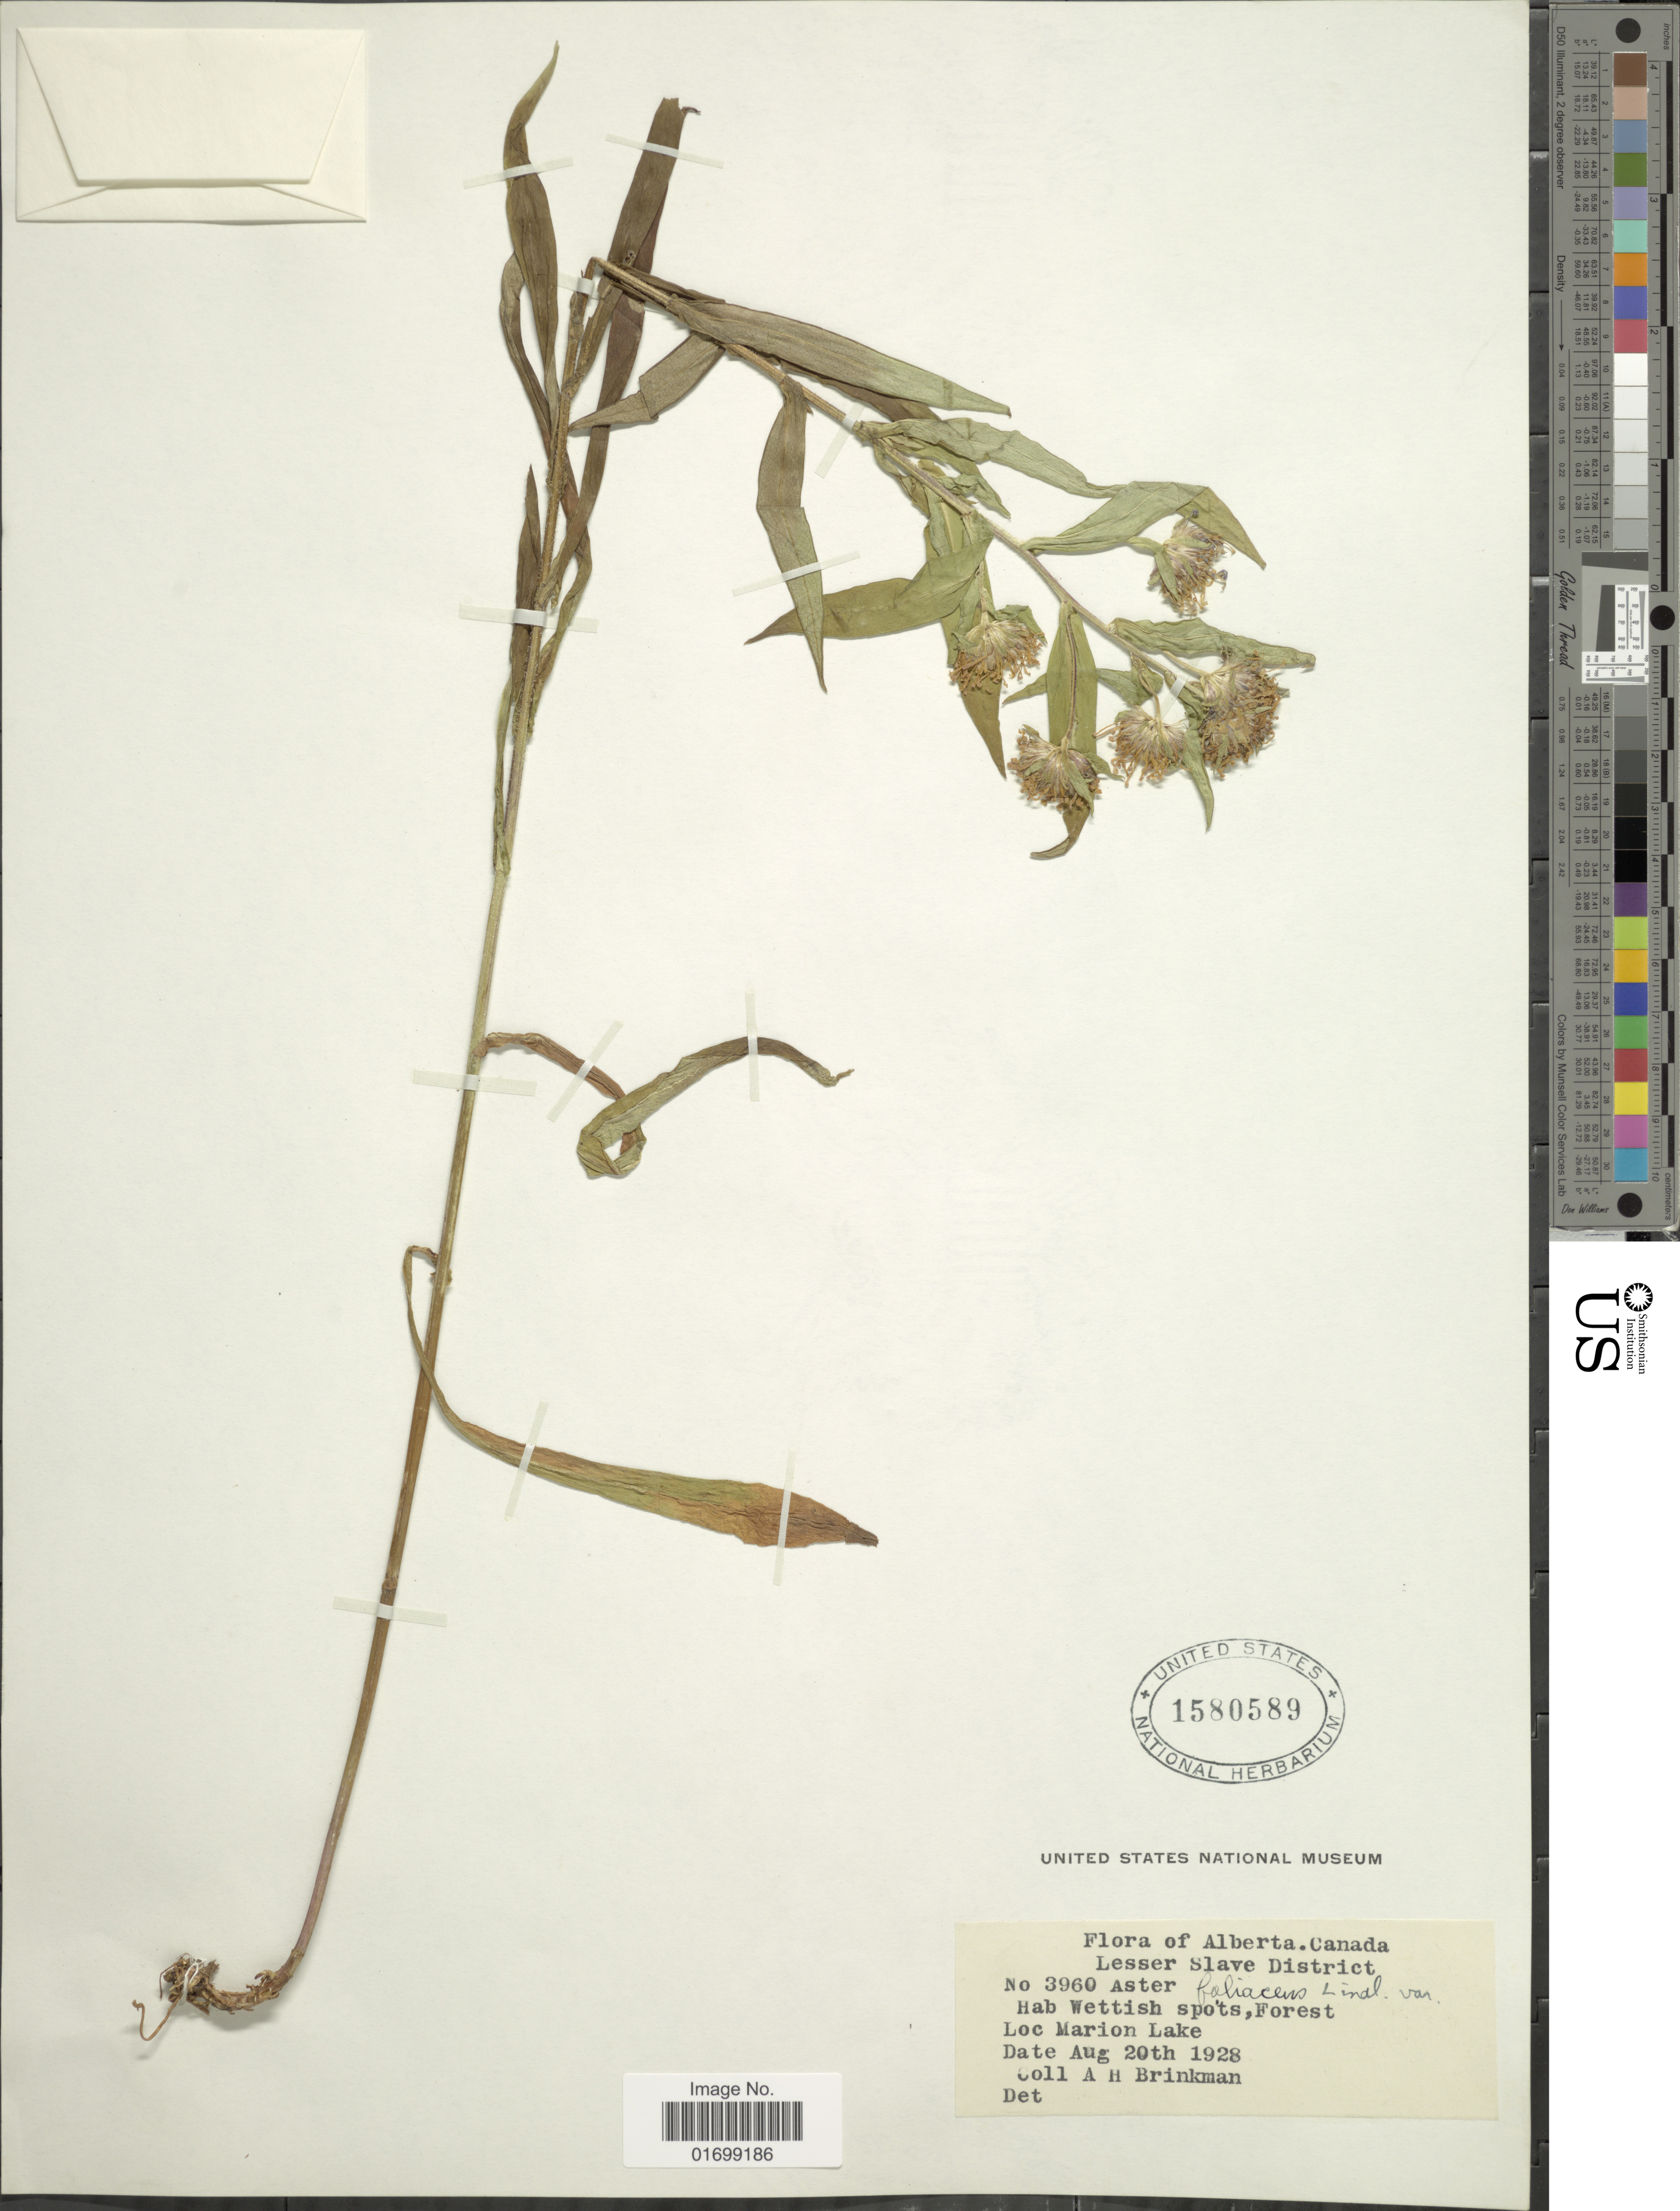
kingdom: Plantae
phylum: Tracheophyta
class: Magnoliopsida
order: Asterales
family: Asteraceae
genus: Symphyotrichum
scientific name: Symphyotrichum foliaceum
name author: (Lindl. ex DC.) G.L. Nesom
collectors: A. Brinkman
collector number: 3960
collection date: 1928-08-20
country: Canada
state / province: Alberta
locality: Lesser Slave District, Wettish spots, Forest, Marion Lake.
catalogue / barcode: US 1580589